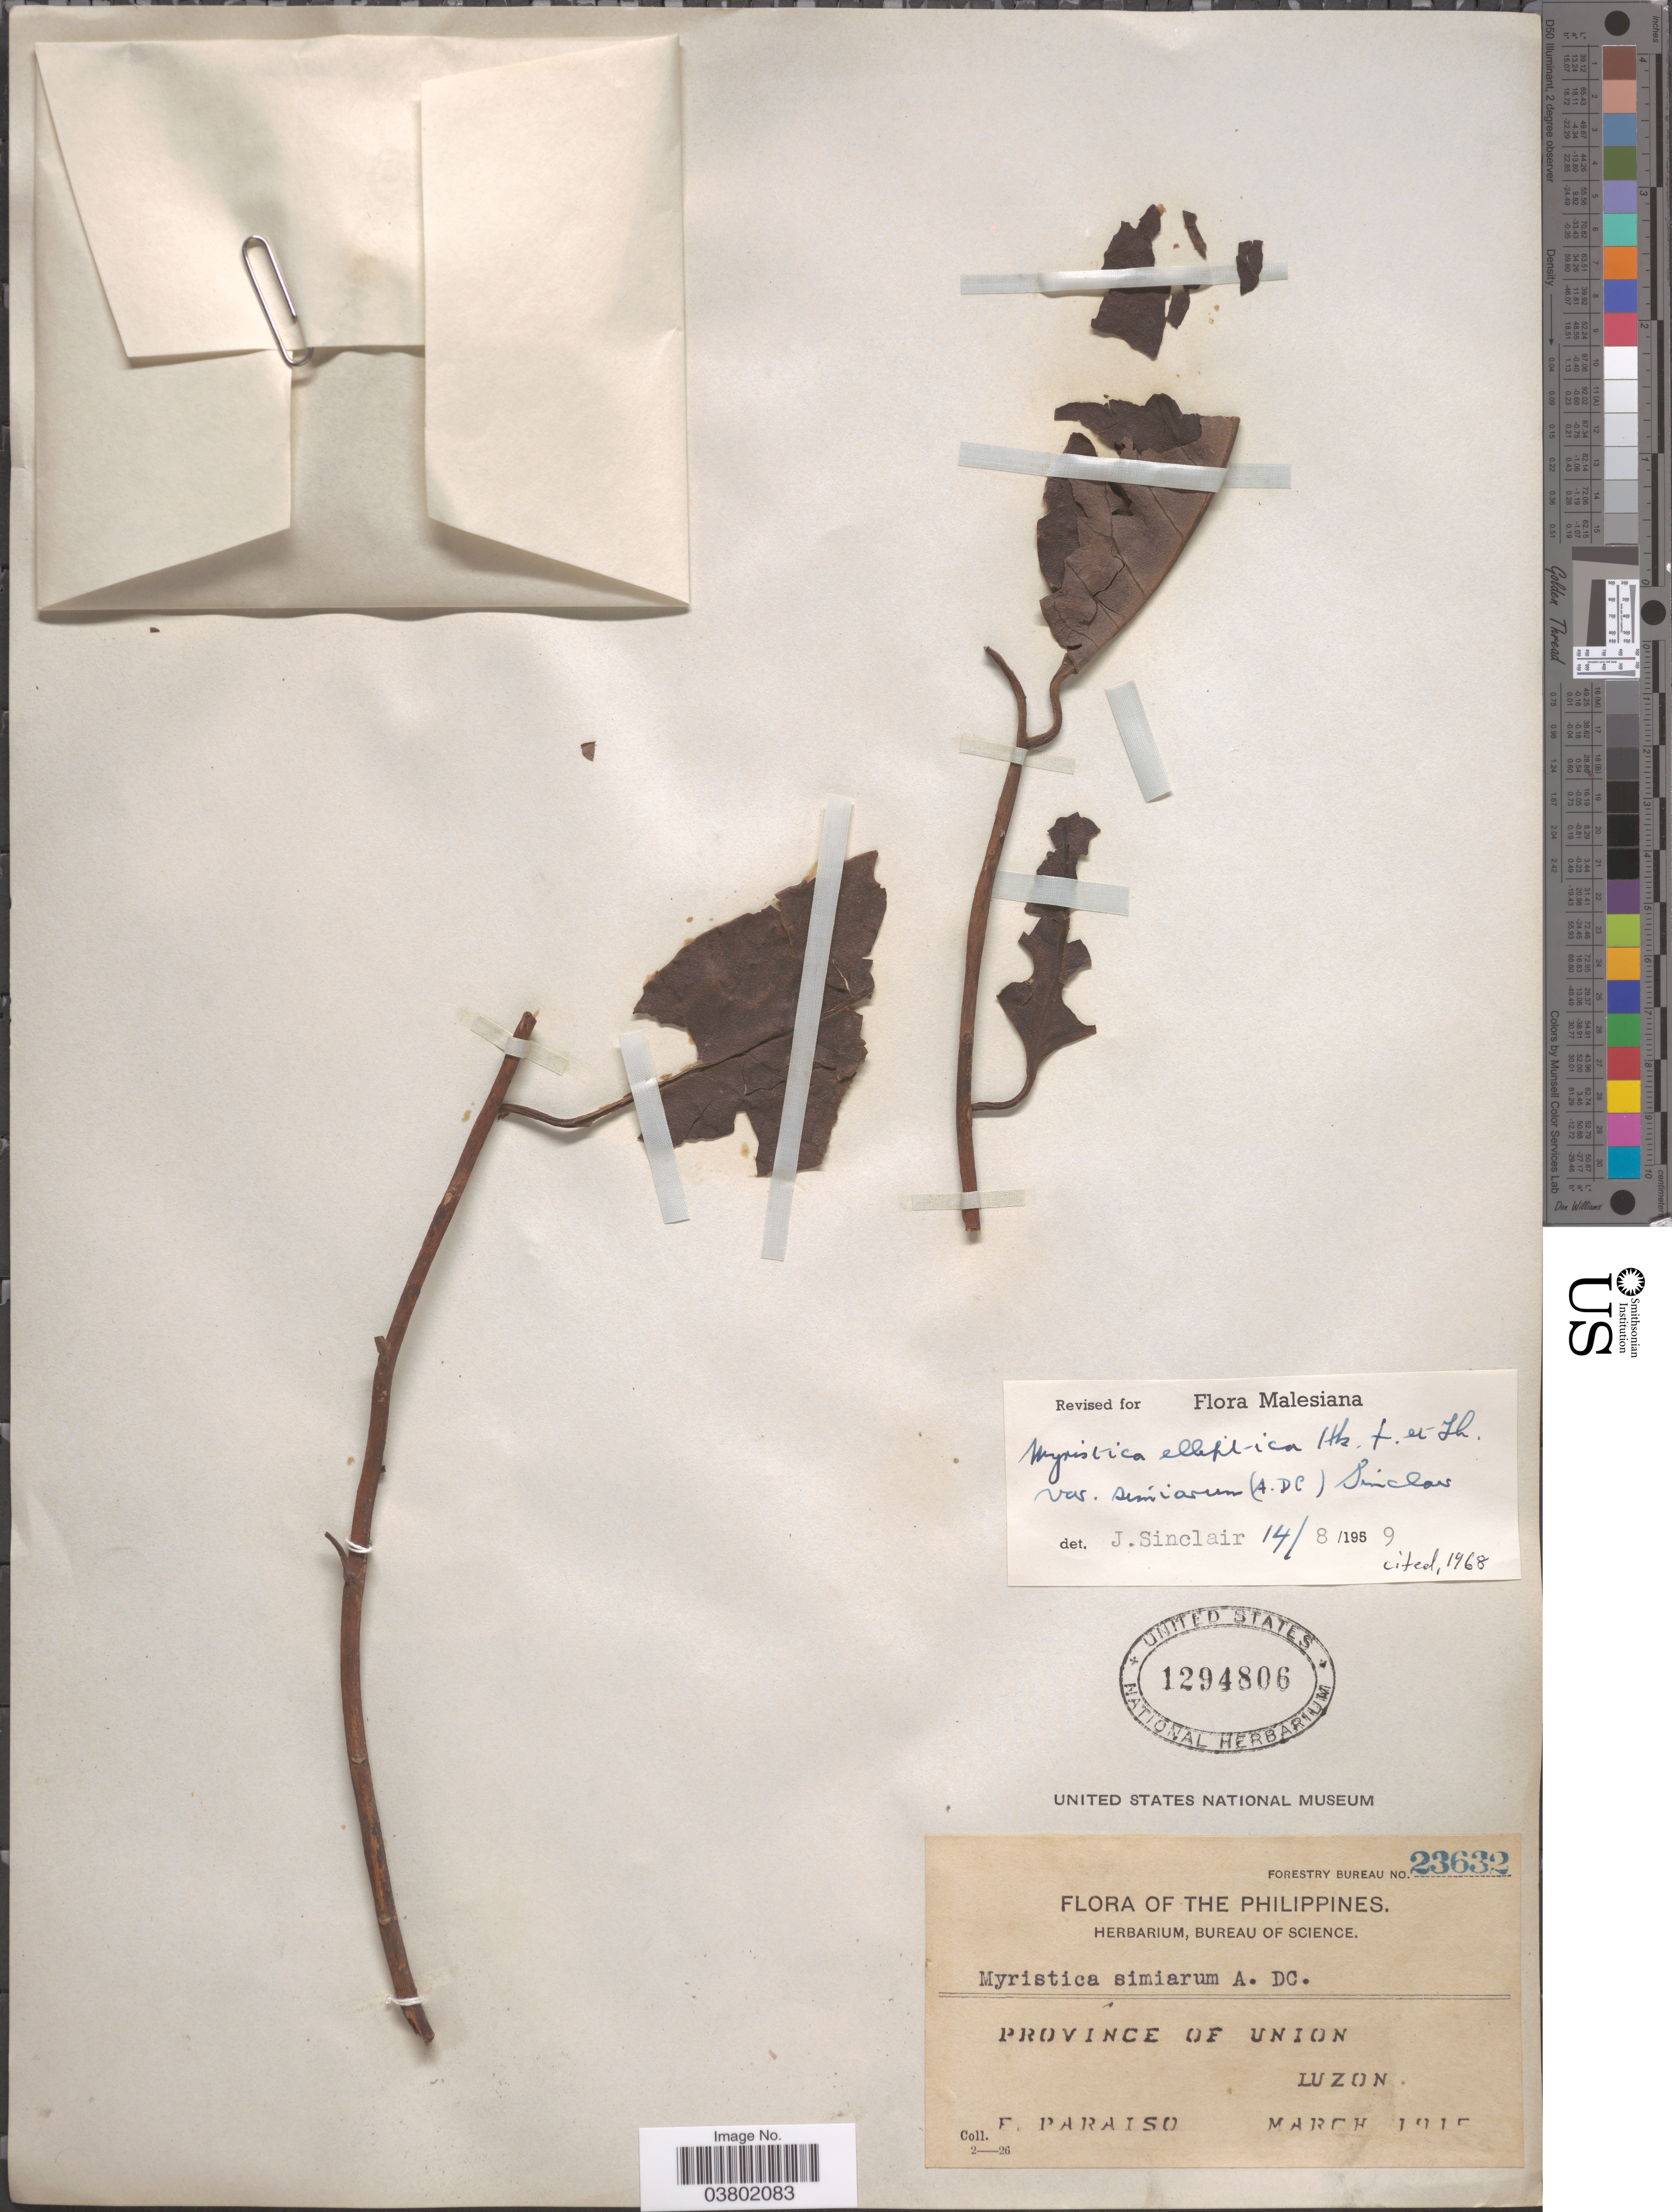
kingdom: Plantae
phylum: Tracheophyta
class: Magnoliopsida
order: Magnoliales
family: Myristicaceae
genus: Myristica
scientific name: Myristica elliptica var. simiarum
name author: (A. DC.) J. Sinclair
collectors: E. Paraiso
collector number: Forestry Bureau 23632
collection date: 1915-03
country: Philippines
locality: Province of Union, Luzon.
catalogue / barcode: US 1294806